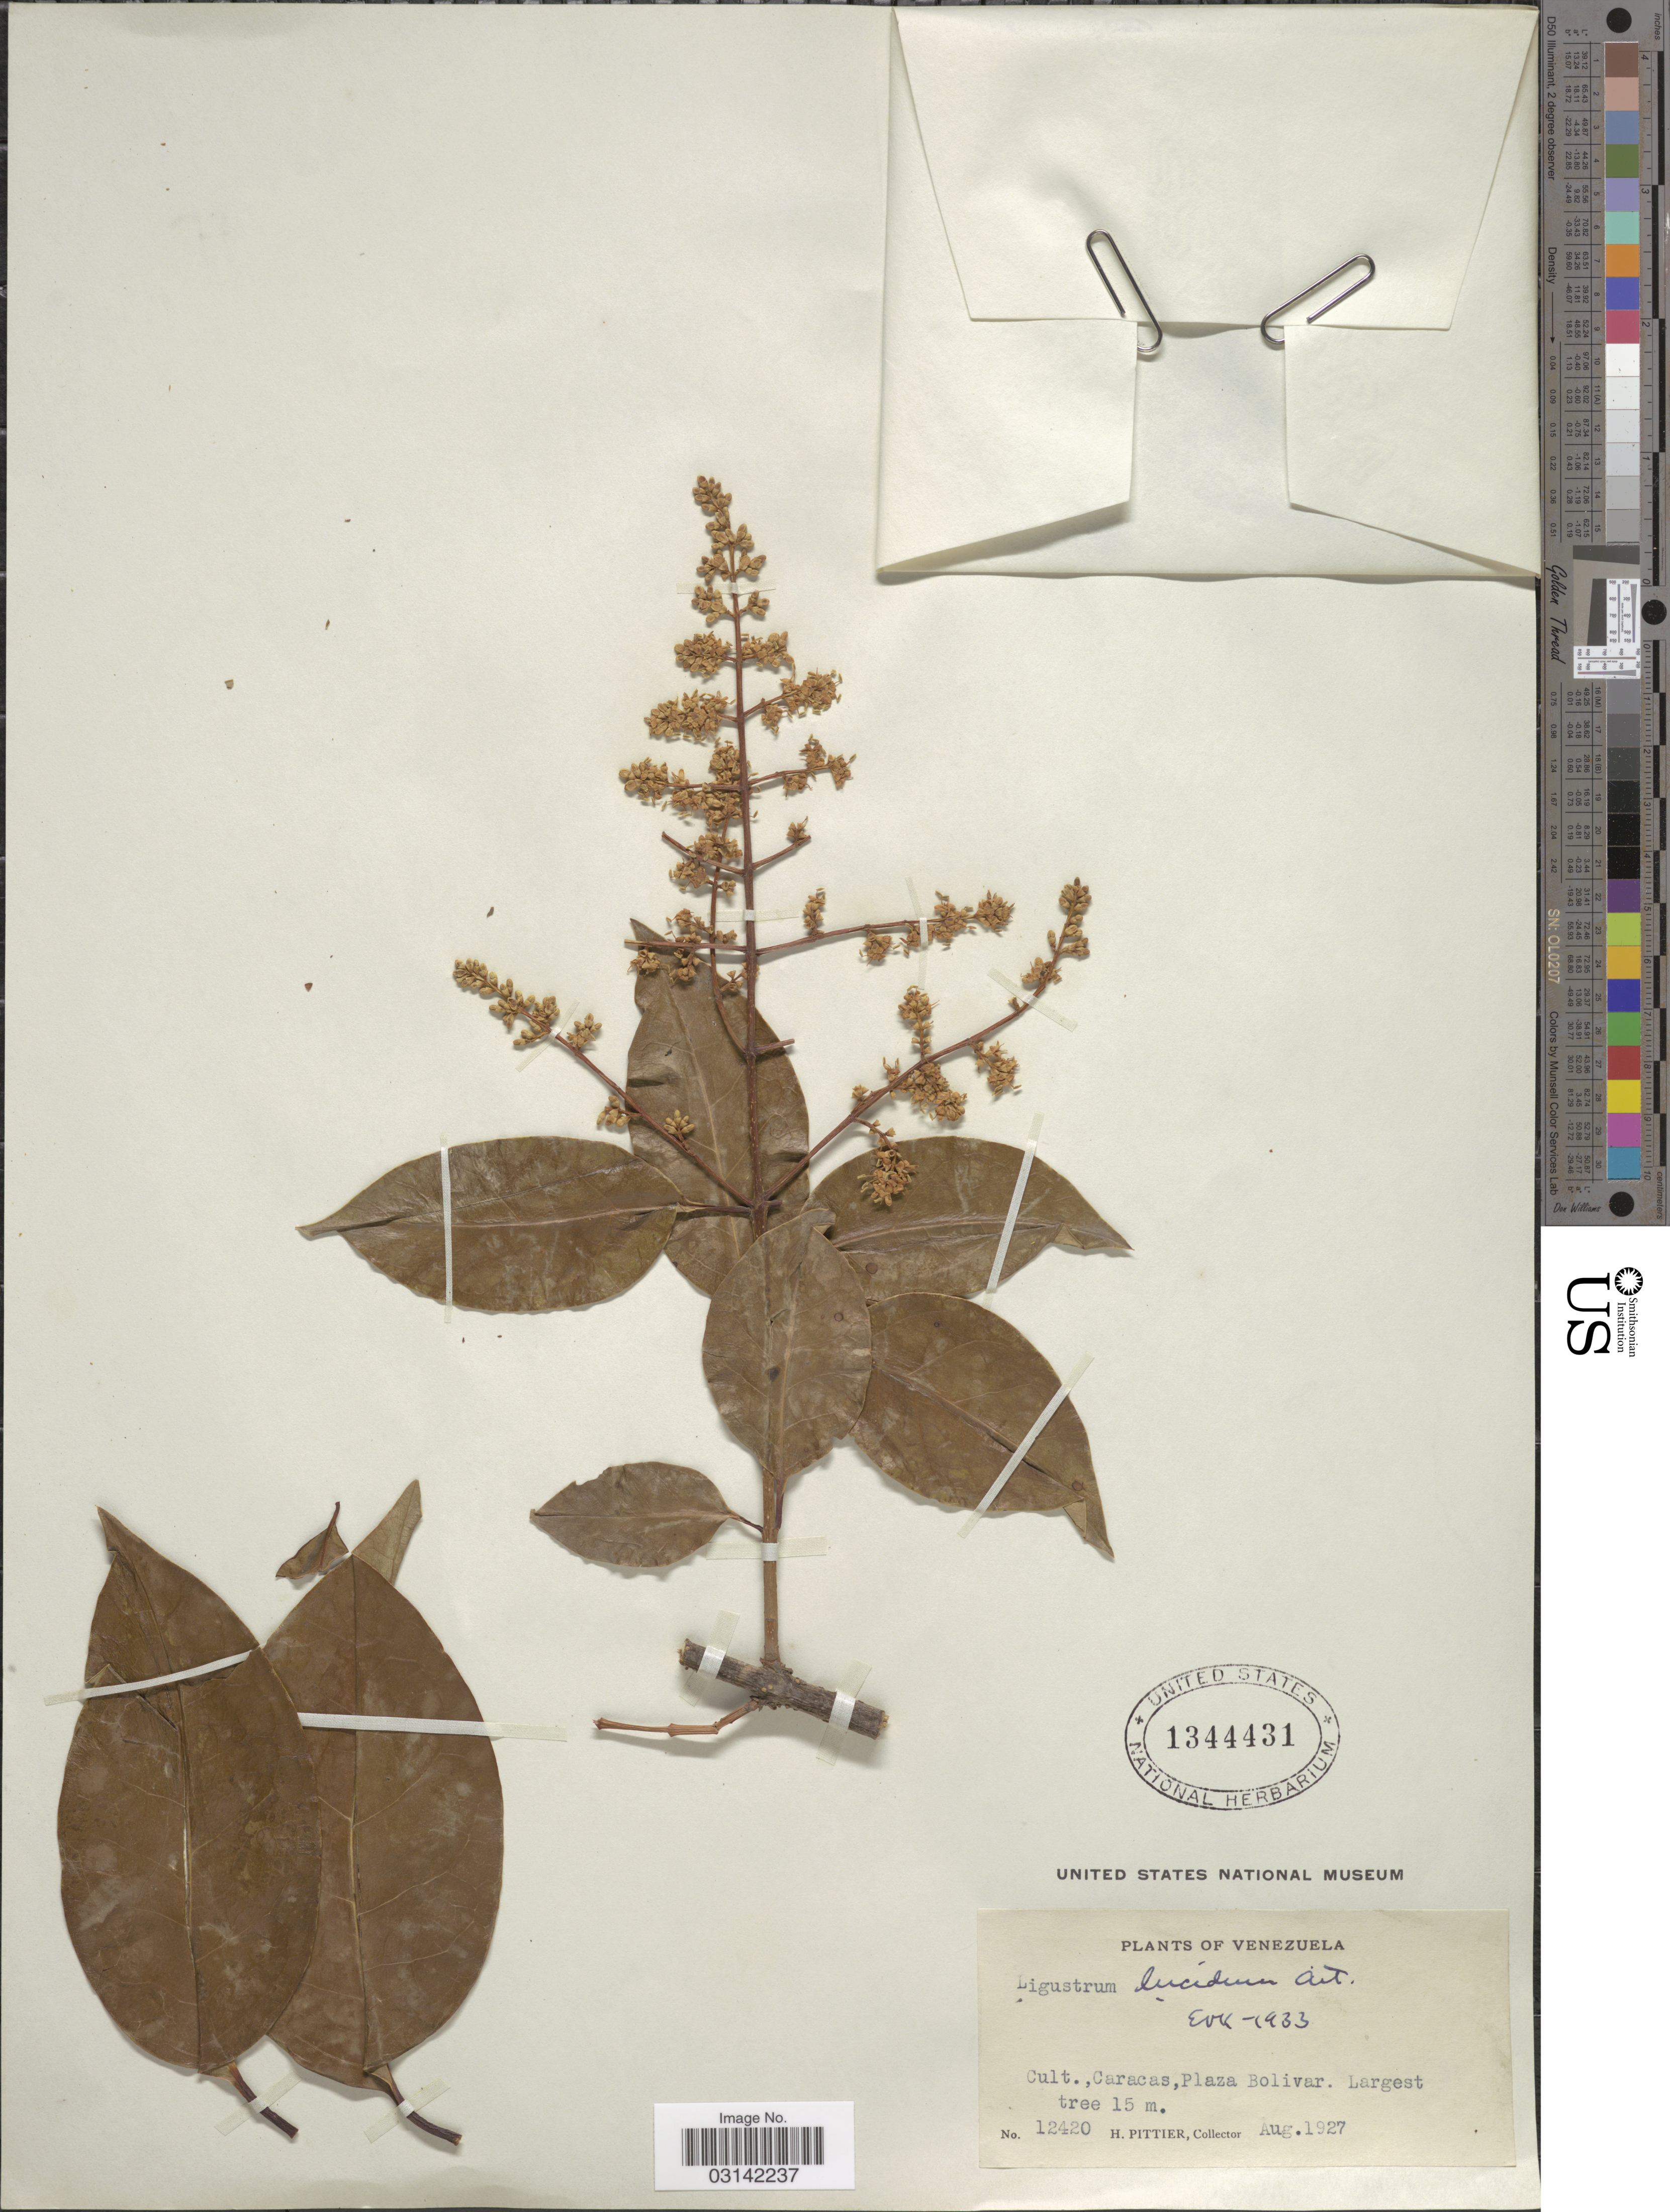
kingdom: Plantae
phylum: Tracheophyta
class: Magnoliopsida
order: Lamiales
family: Oleaceae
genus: Ligustrum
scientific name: Ligustrum lucidum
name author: W.T. Aiton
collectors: H. F. Pittier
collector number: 12420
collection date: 1927-08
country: Venezuela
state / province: Bolivar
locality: Caracas, Plaza Bolivar.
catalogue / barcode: US 1344431